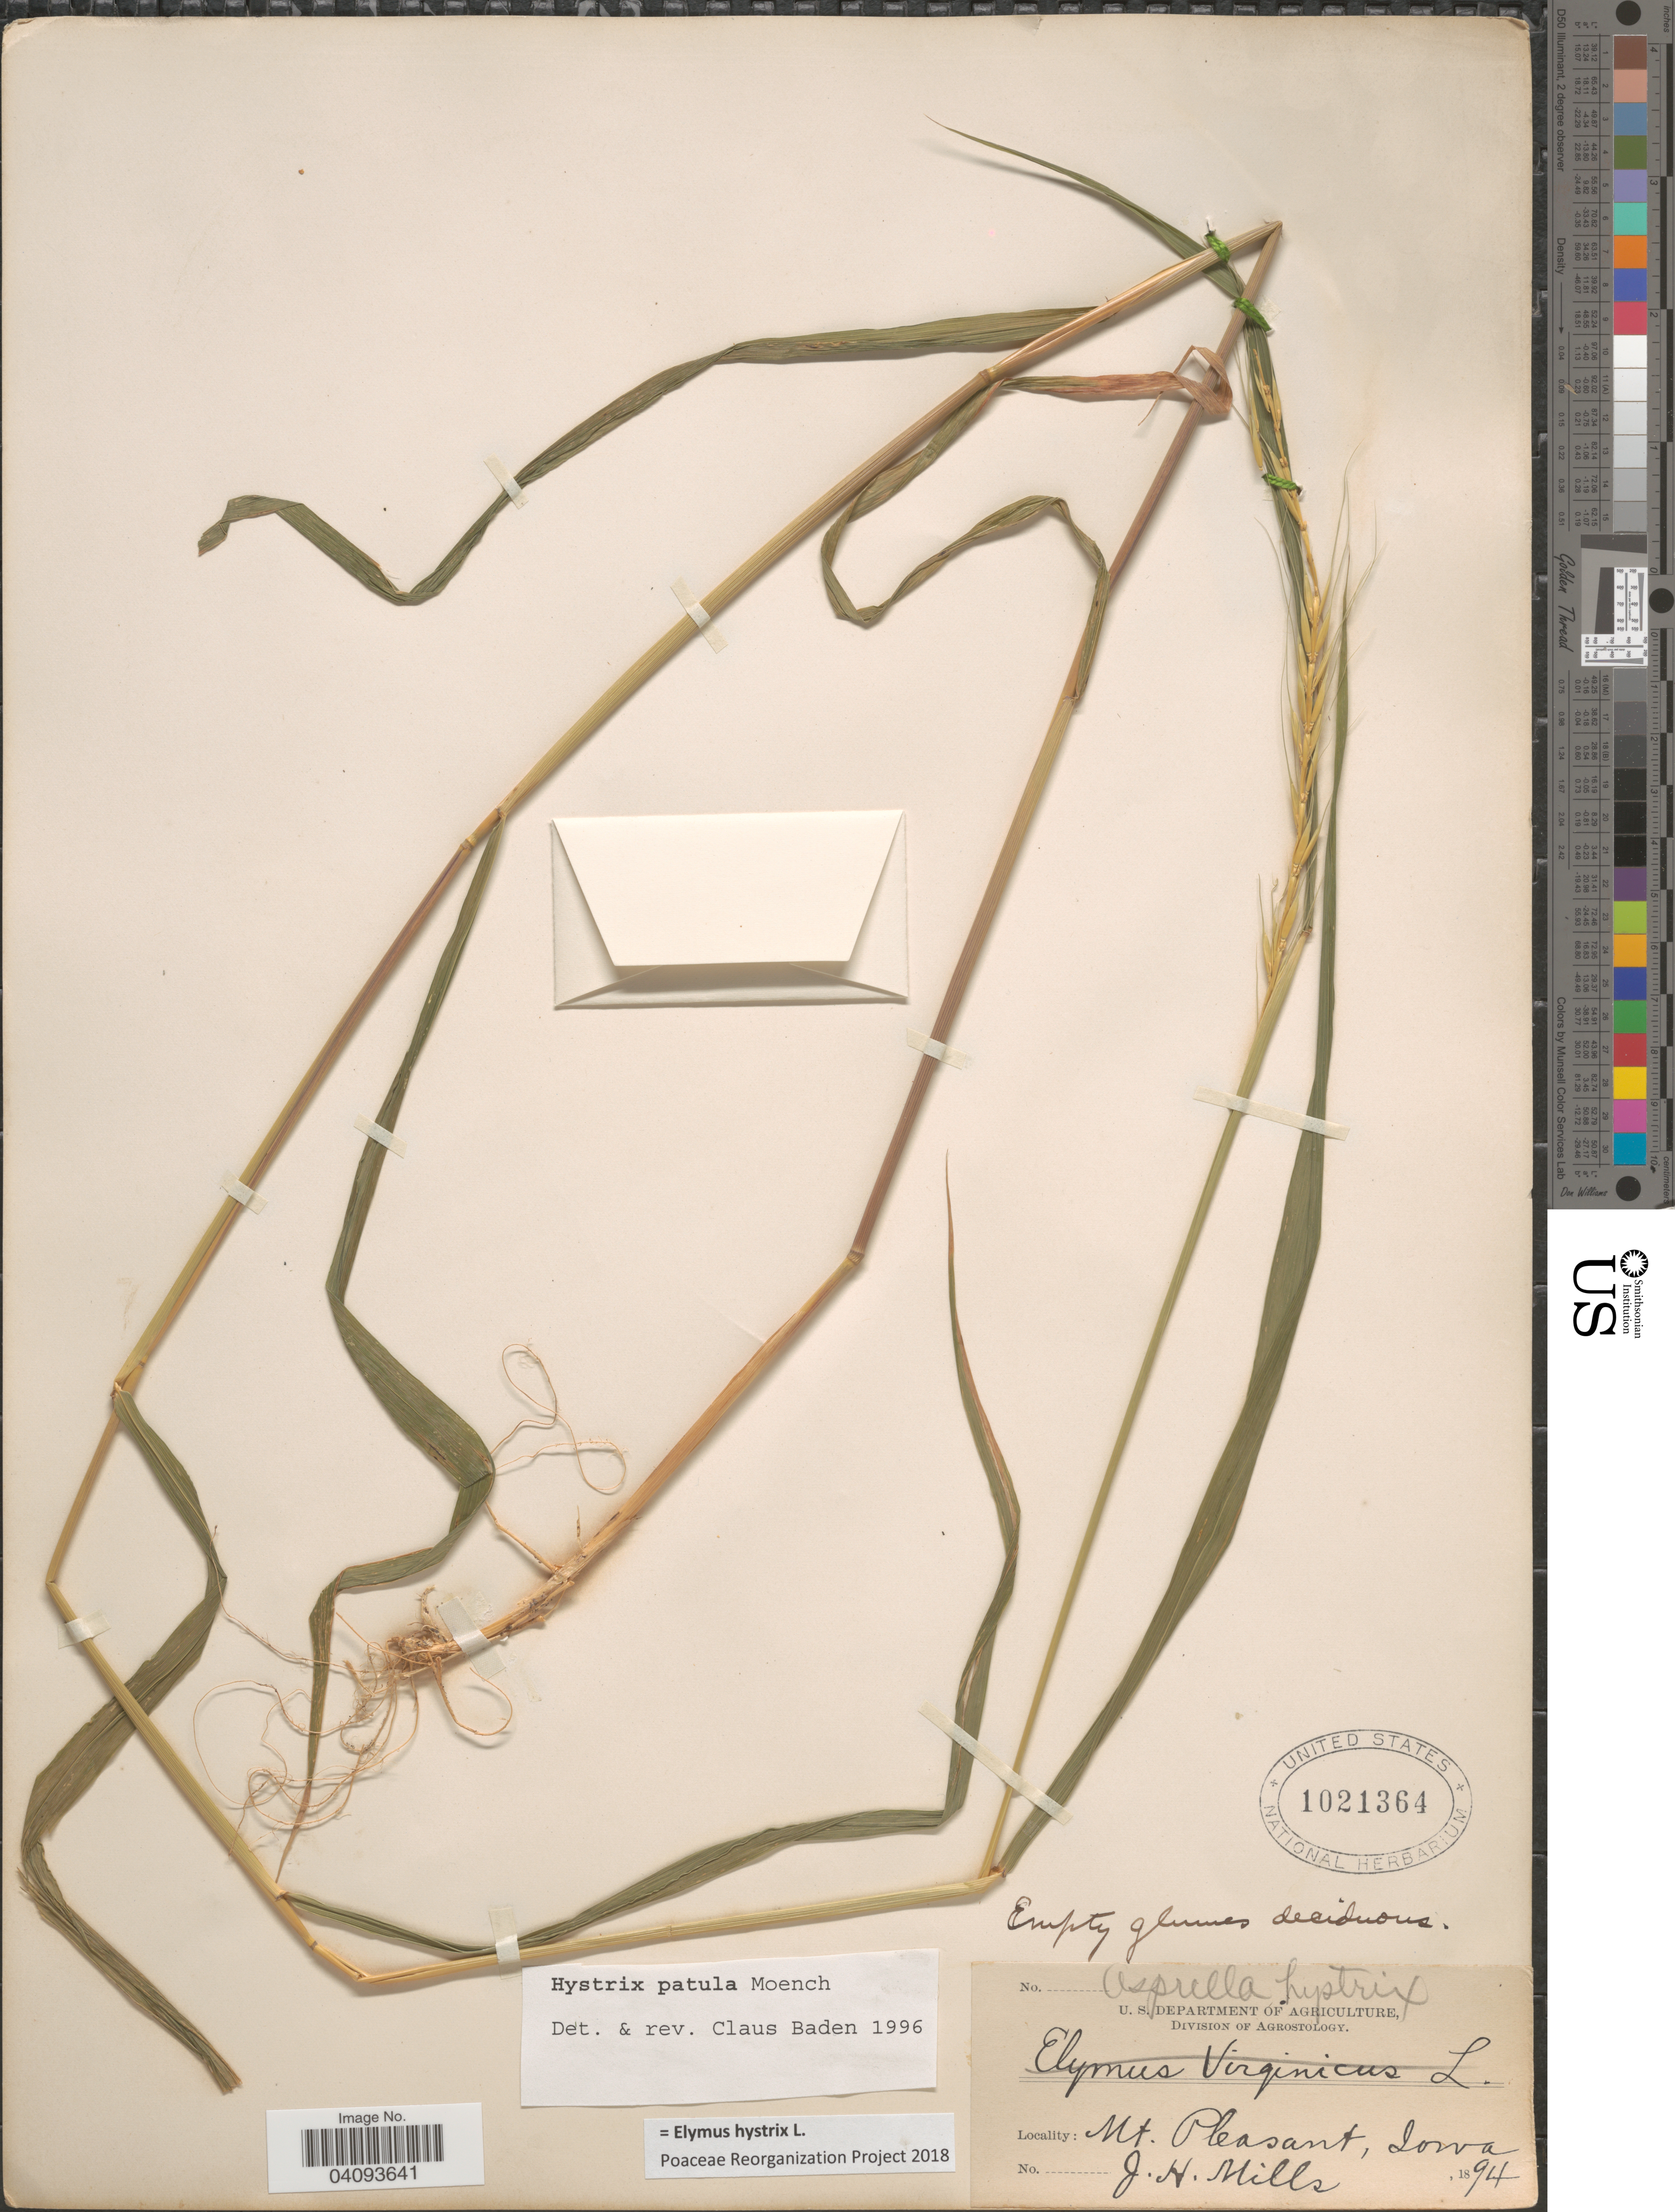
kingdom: Plantae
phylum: Tracheophyta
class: Liliopsida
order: Poales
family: Poaceae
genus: Elymus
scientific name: Elymus hystrix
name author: L.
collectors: J. Mills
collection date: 1894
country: United States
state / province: Iowa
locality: Mt. Pleasant.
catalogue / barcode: US 1021364